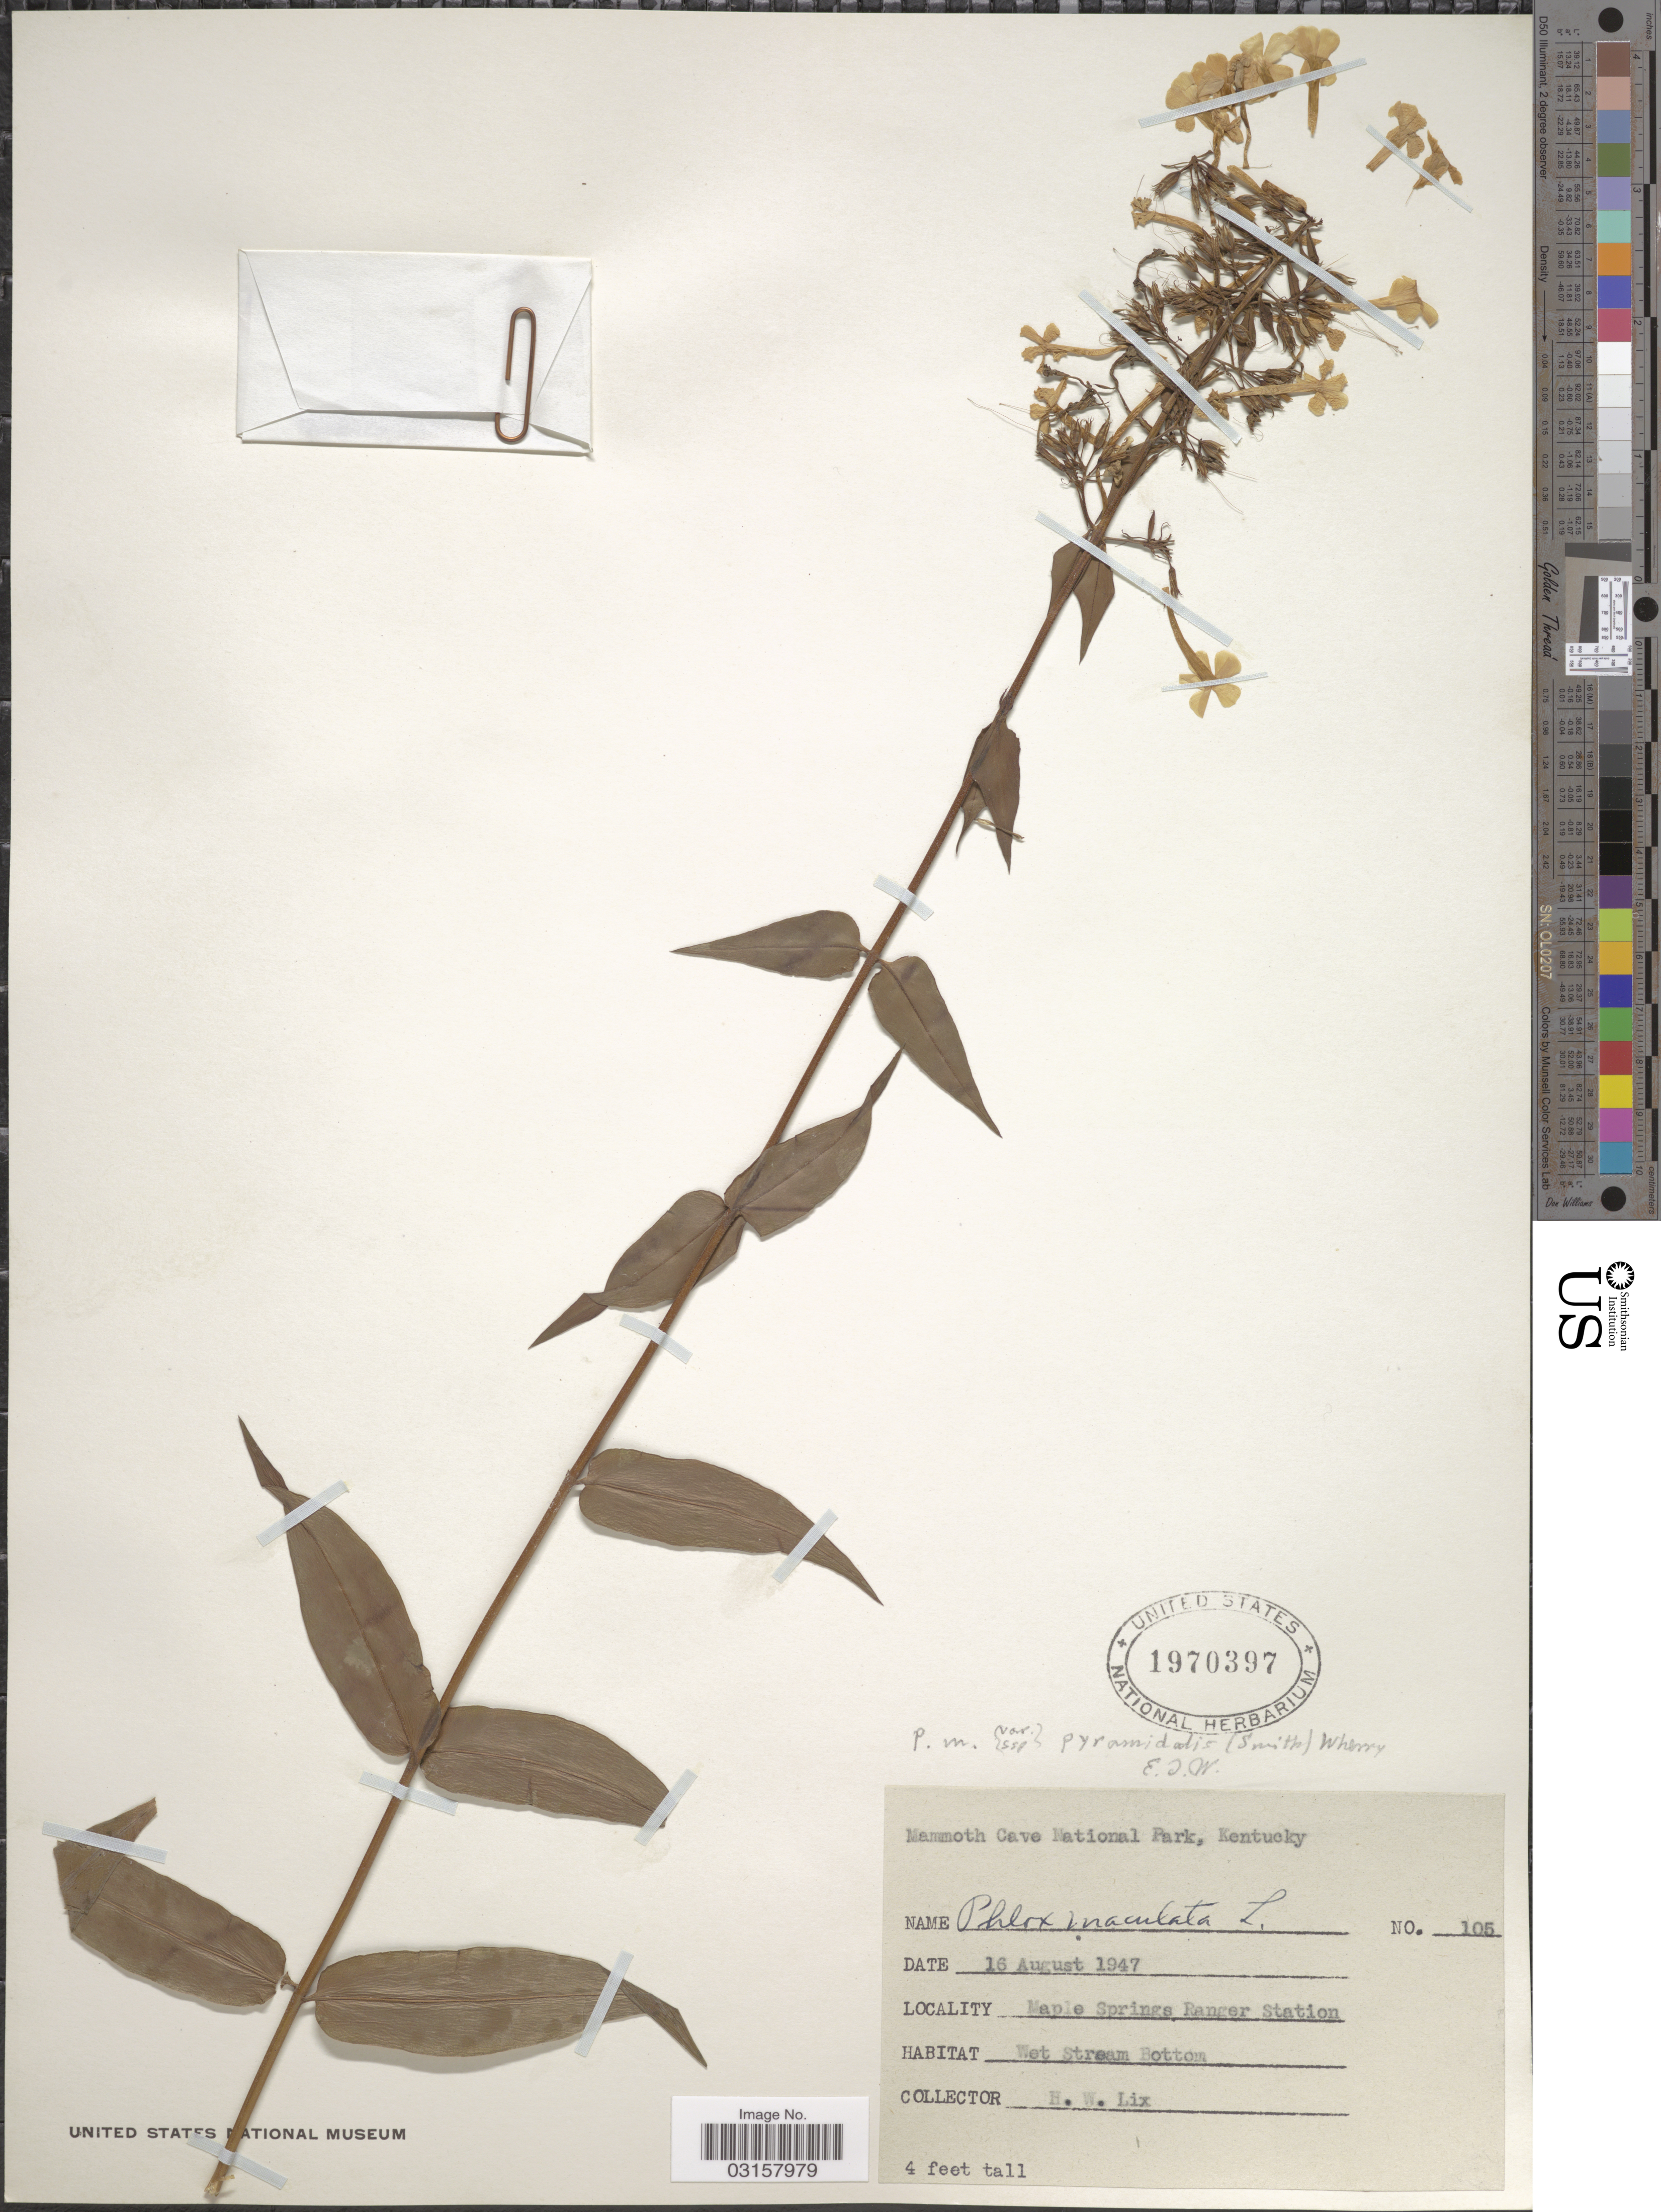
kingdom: Plantae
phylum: Tracheophyta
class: Magnoliopsida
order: Ericales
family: Polemoniaceae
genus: Phlox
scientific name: Phlox x pyramidalis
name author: (Sm.) Wherry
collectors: H. W. Lix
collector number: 105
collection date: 1947-08-16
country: United States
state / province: Kentucky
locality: Mammoth Cave National Park. Maple Springs Ranger Station.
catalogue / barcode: US 1970397